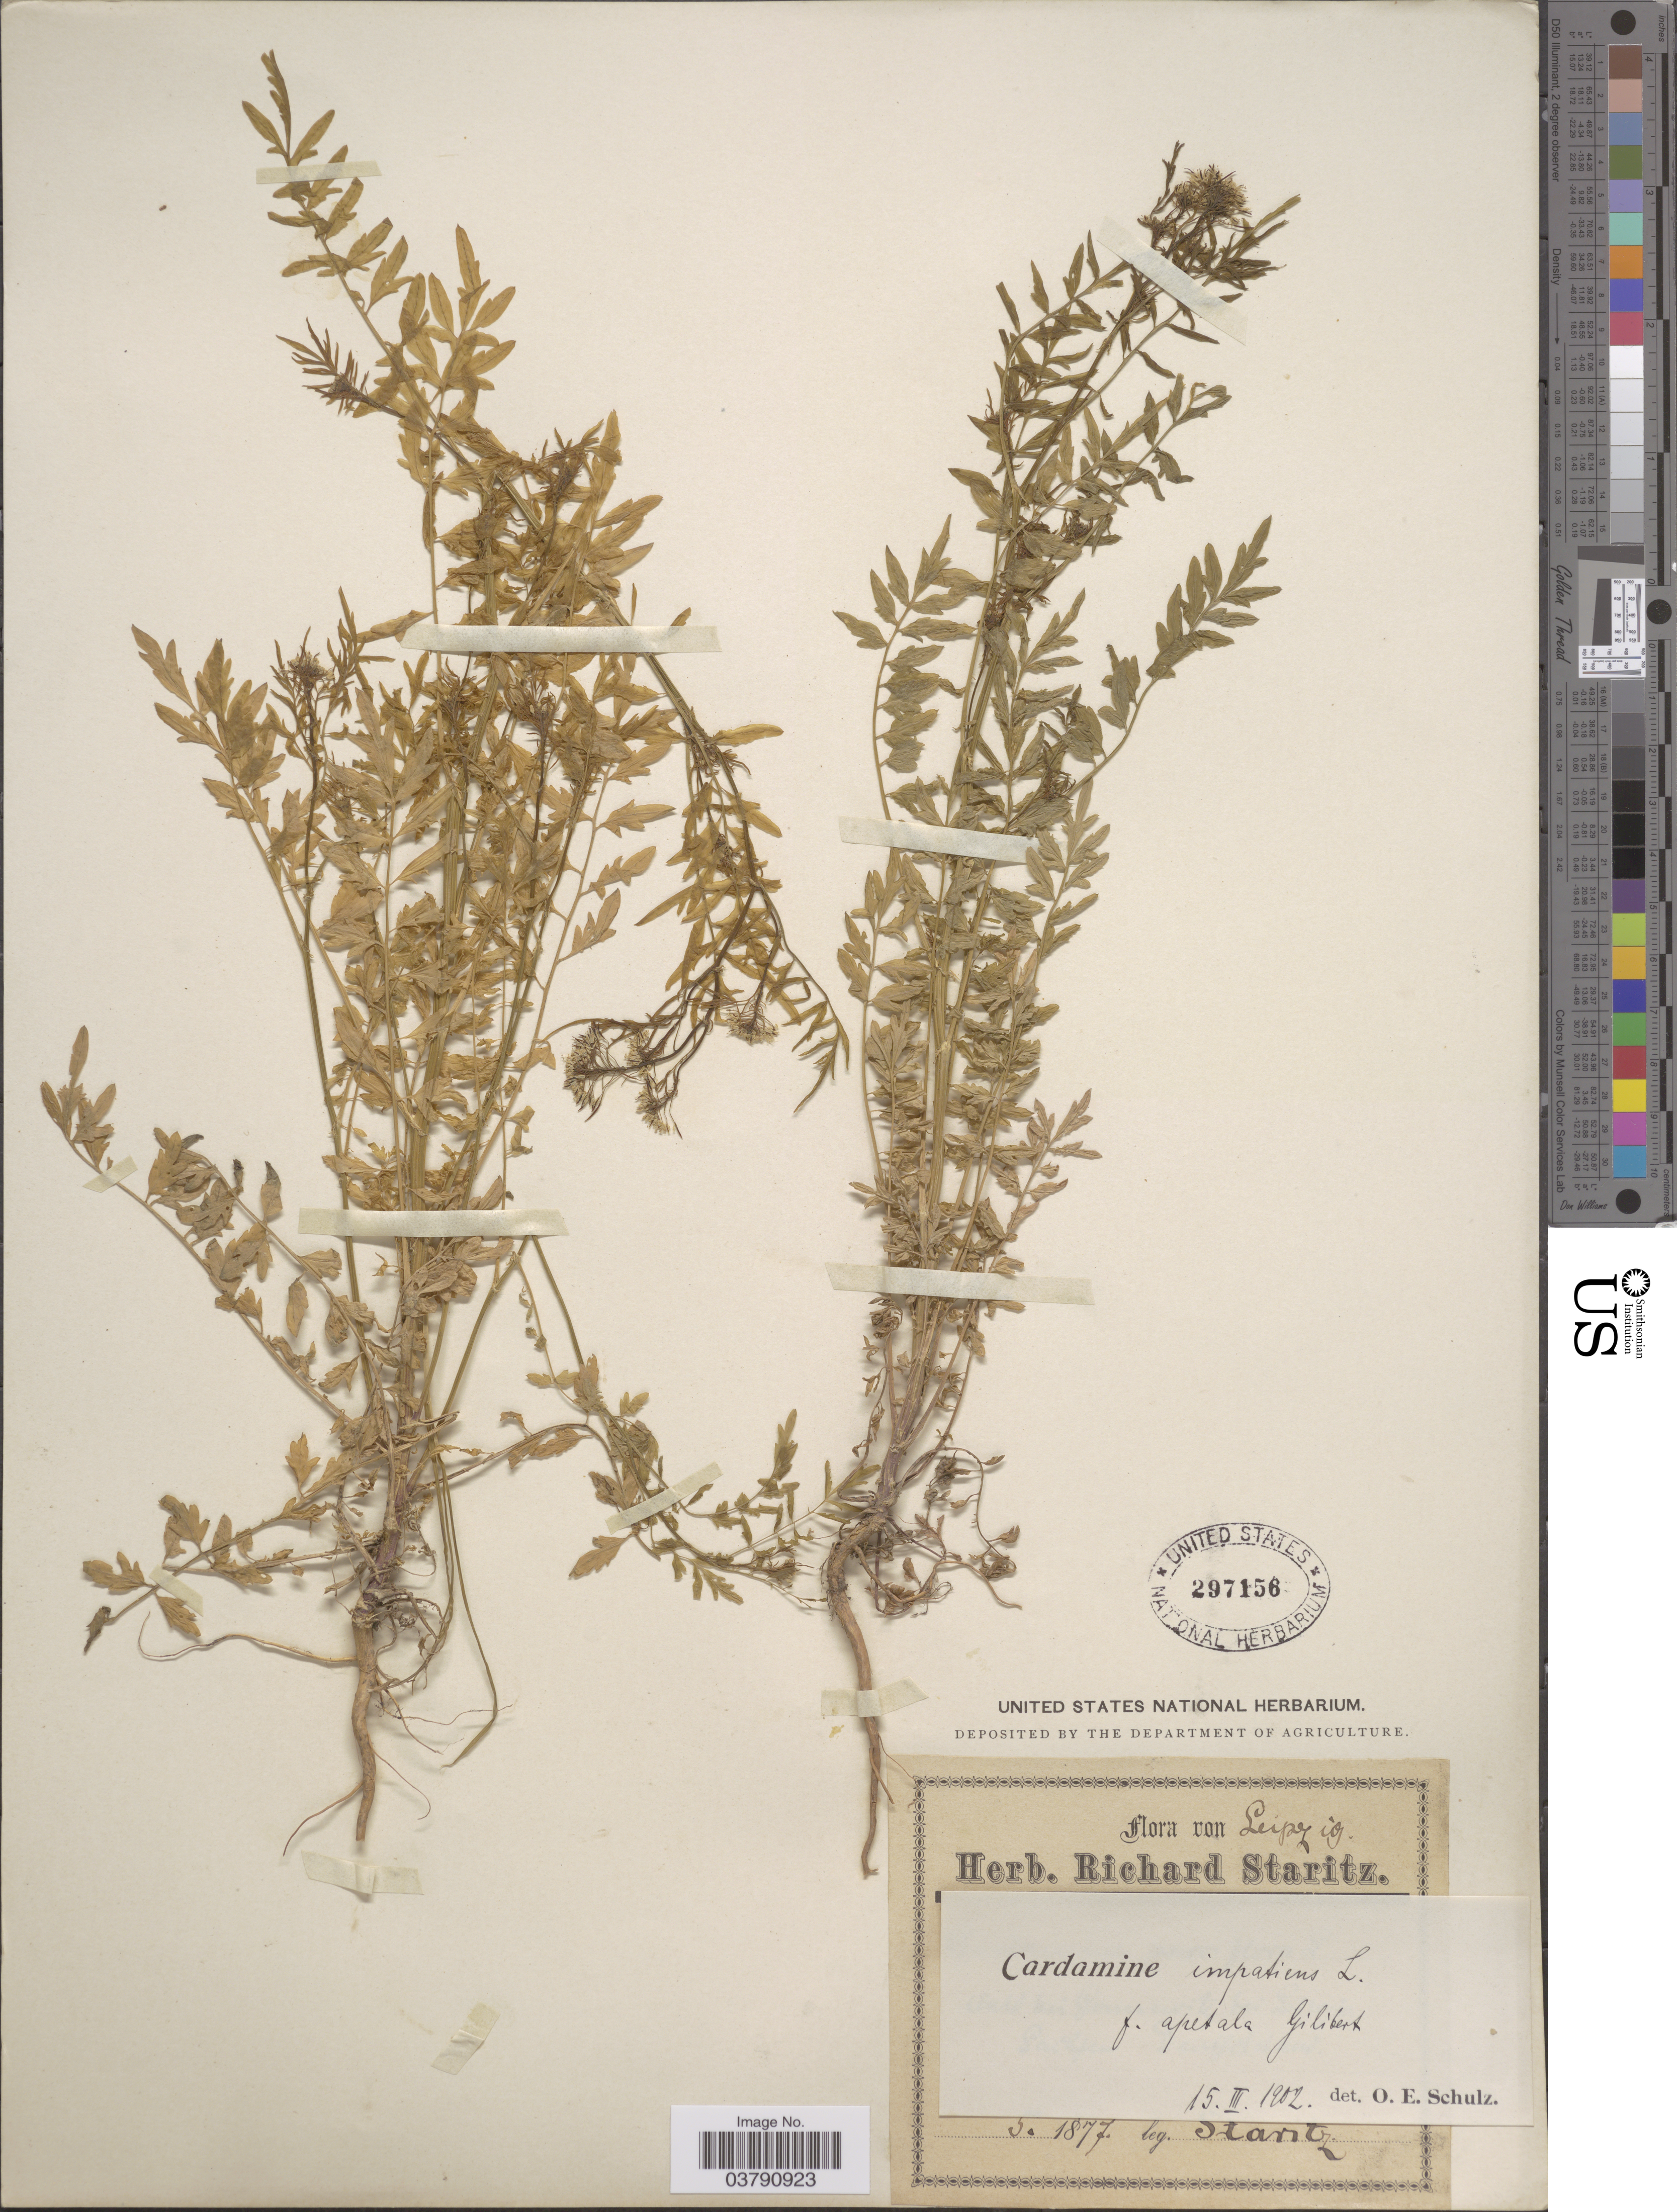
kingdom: Plantae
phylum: Tracheophyta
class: Magnoliopsida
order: Brassicales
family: Brassicaceae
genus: Cardamine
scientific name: Cardamine impatiens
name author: L.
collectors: Staritz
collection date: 1877-05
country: Germany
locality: Leipzig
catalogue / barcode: US 297156